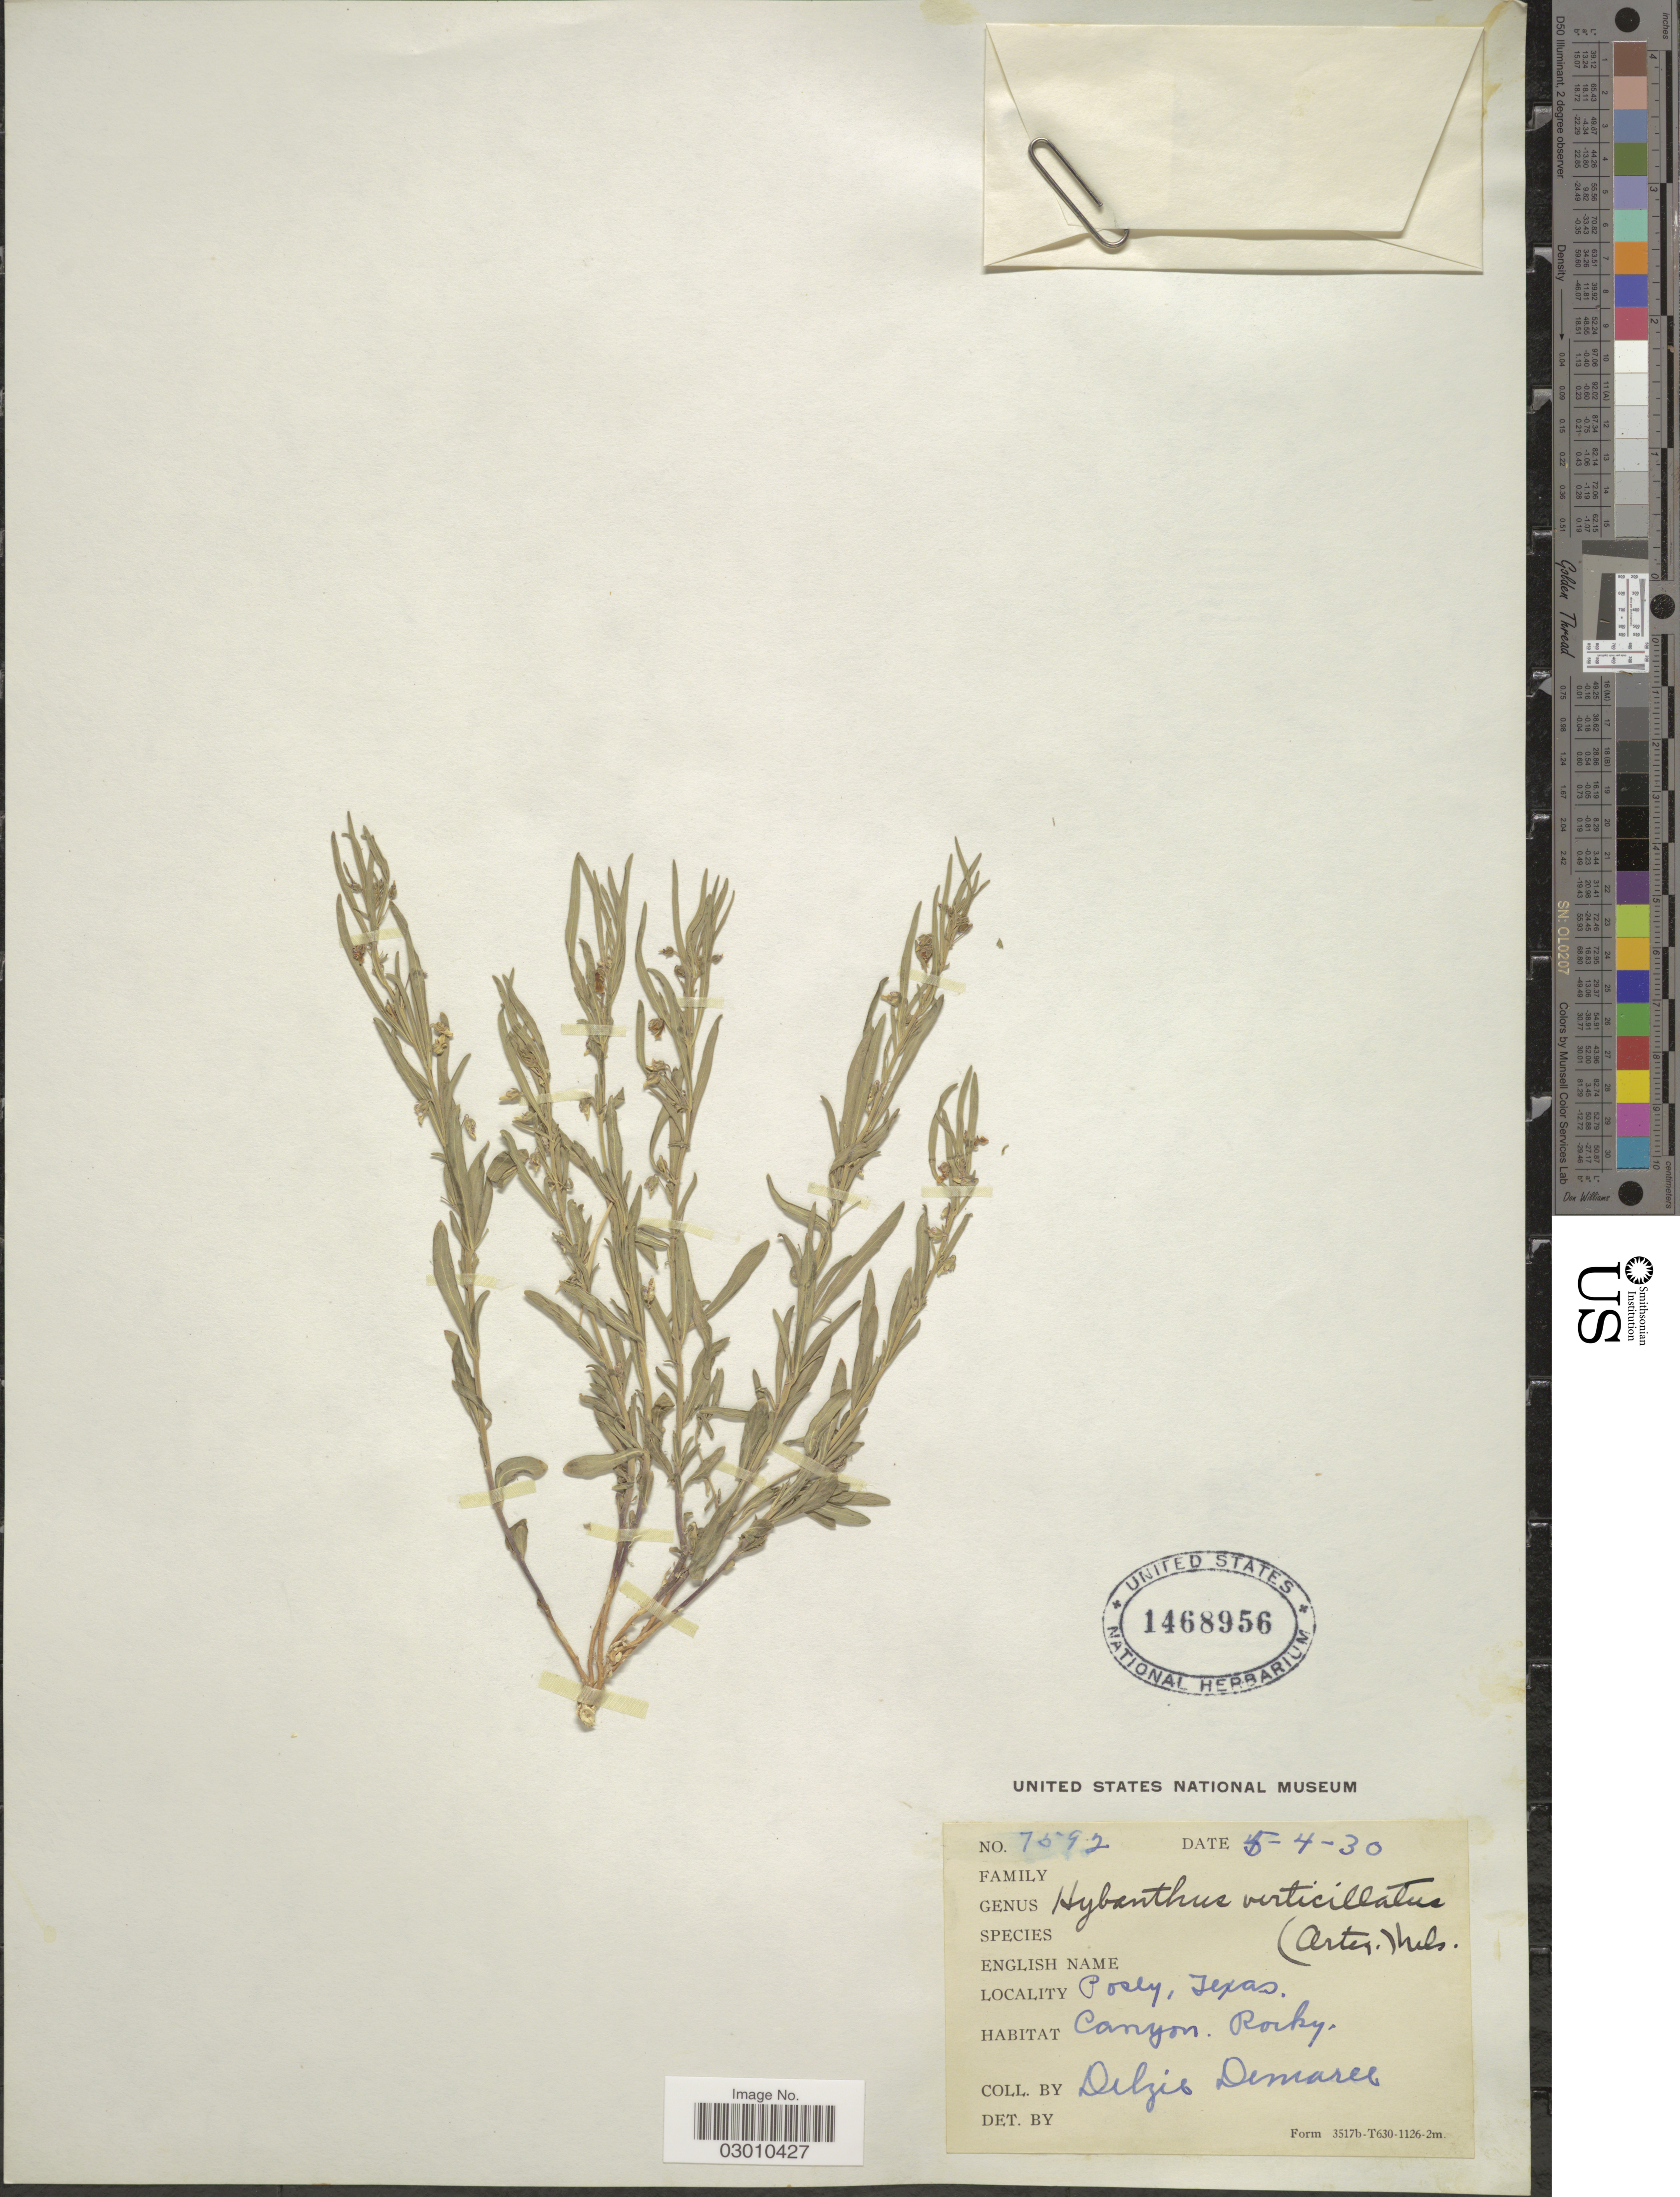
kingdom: Plantae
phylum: Tracheophyta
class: Magnoliopsida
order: Malpighiales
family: Violaceae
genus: Pombalia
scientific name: Pombalia verticillata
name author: (Ortega) Paula-Souza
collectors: D. Damaree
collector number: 7592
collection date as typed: Transcribed d/m/y: 4/5/30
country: United States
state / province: Texas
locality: Posey.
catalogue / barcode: US 1468956